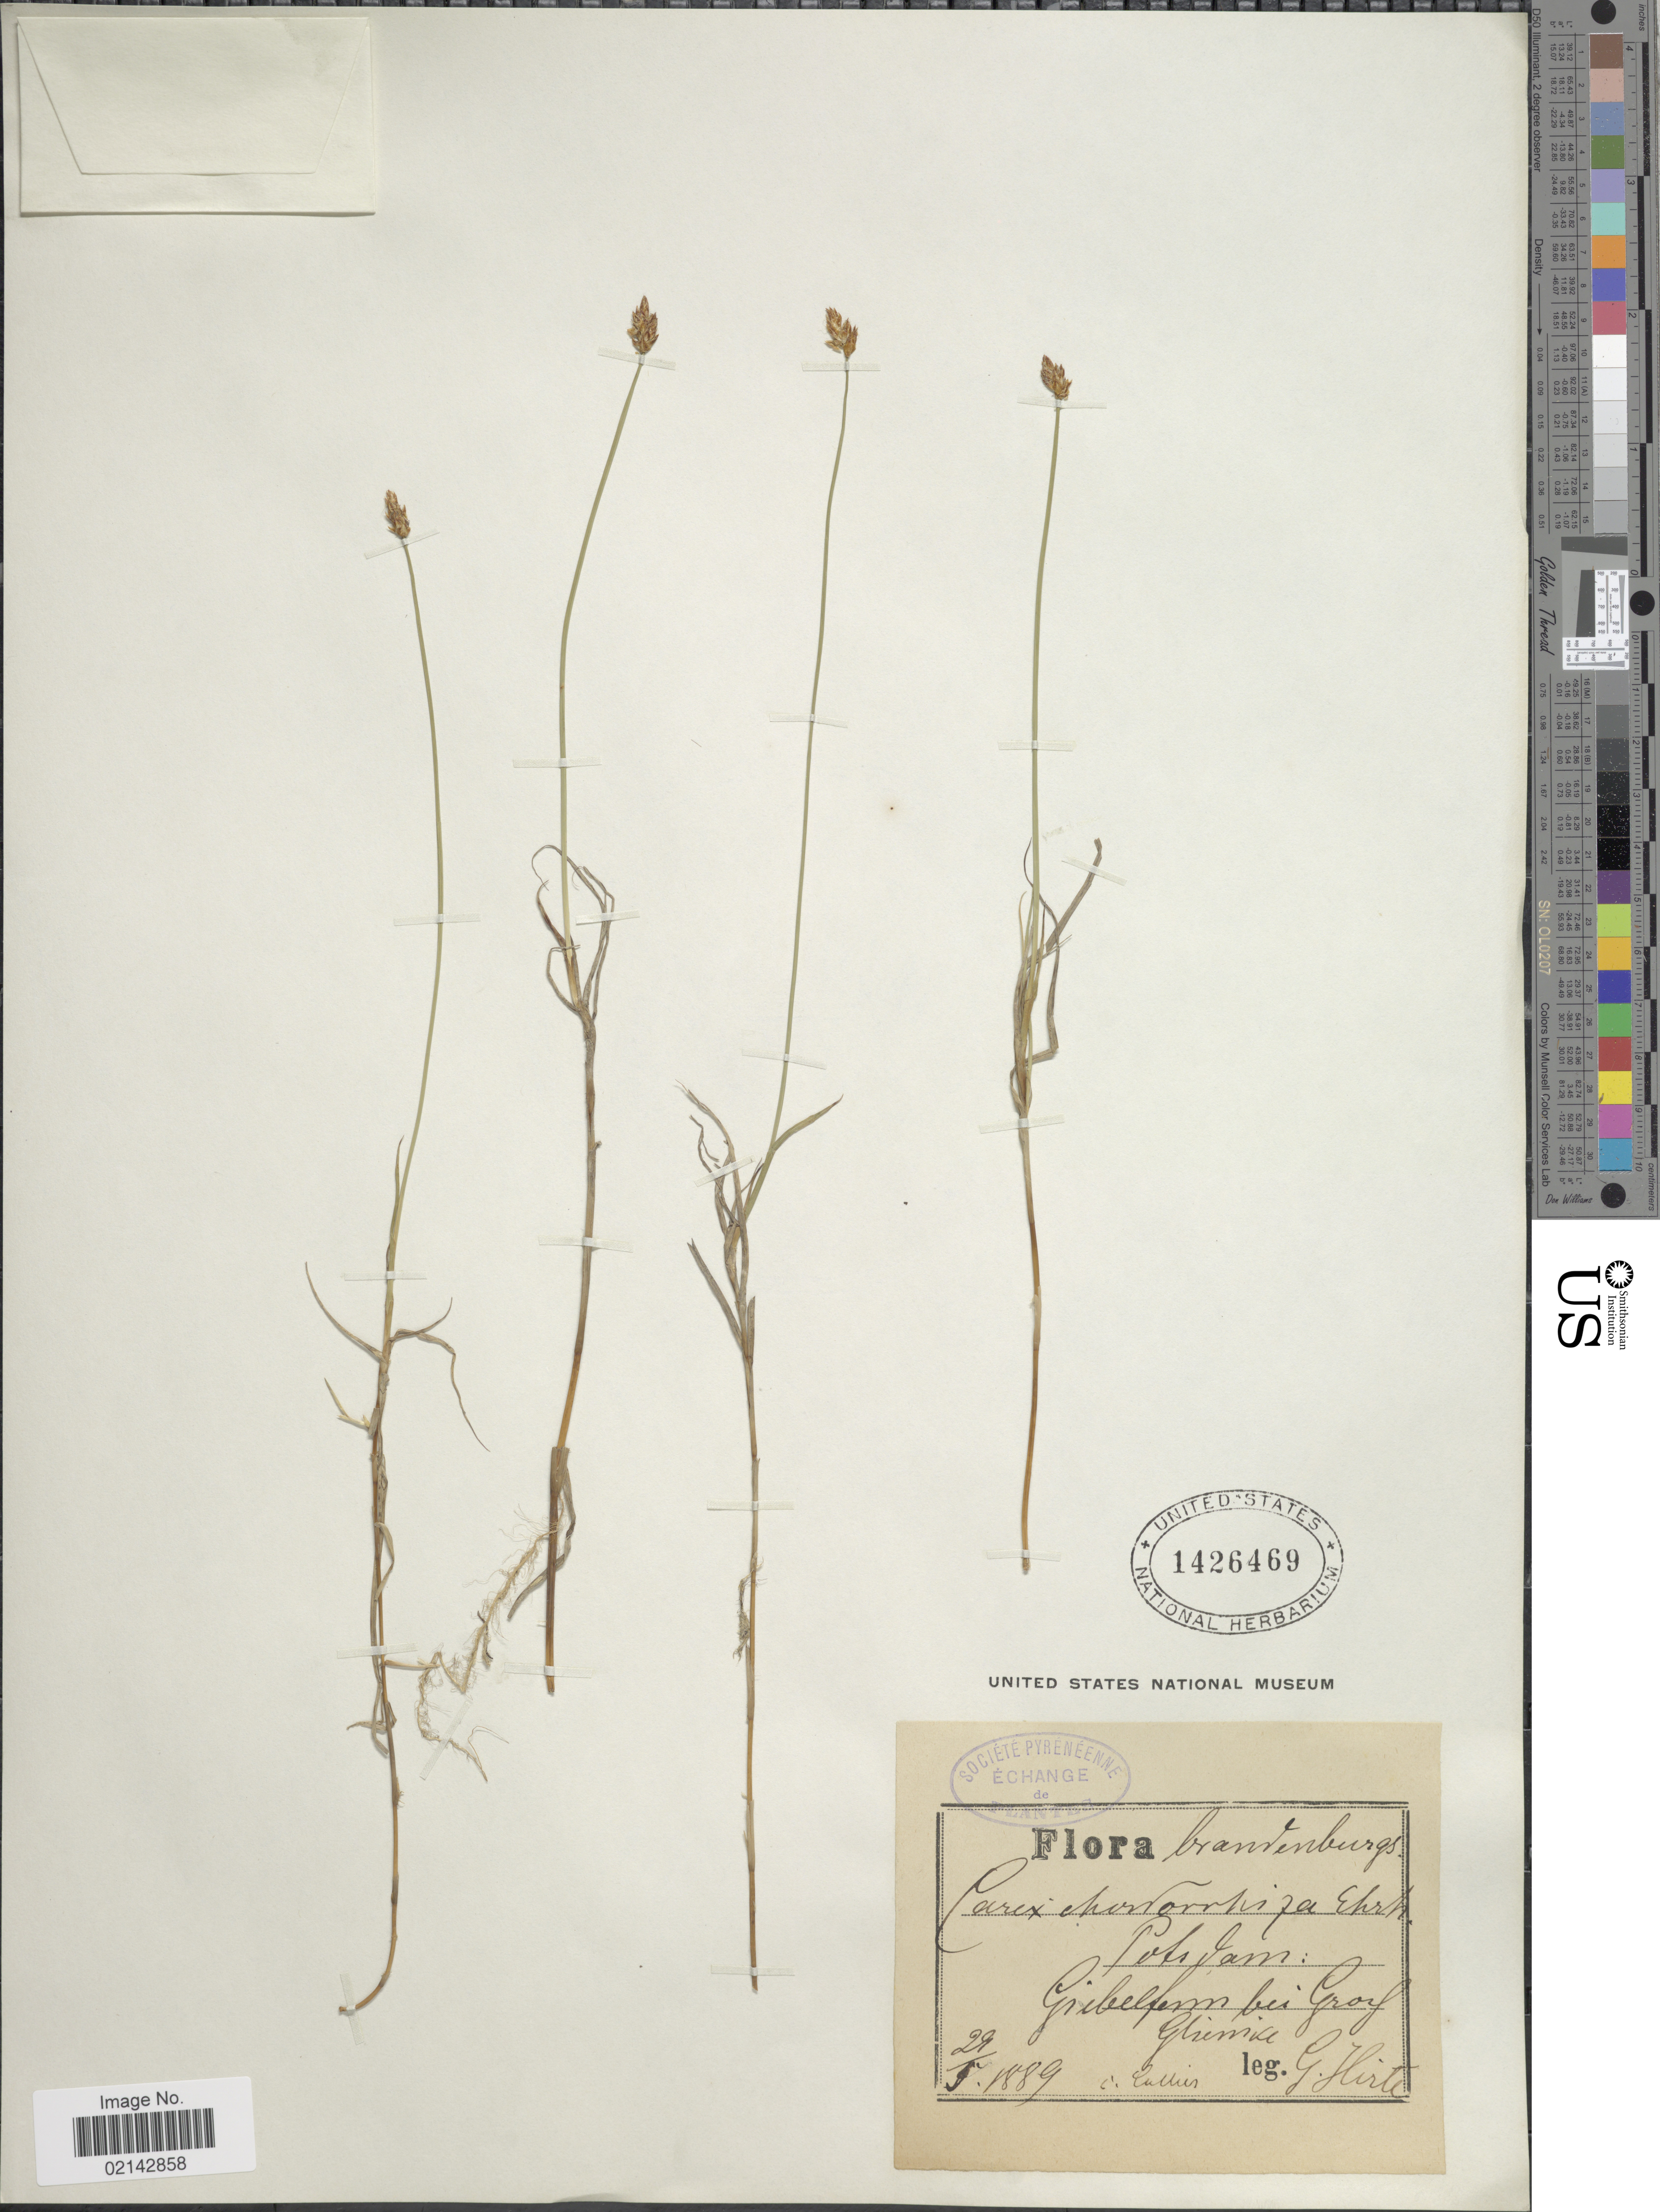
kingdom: Plantae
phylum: Tracheophyta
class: Liliopsida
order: Poales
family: Cyperaceae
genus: Carex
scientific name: Carex chordorrhiza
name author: L. f.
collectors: G. Hirte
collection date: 1889-05-29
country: Germany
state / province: Brandenburg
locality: Potsdam: Giebelgem bei Grorf Glumia.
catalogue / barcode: US 1426469